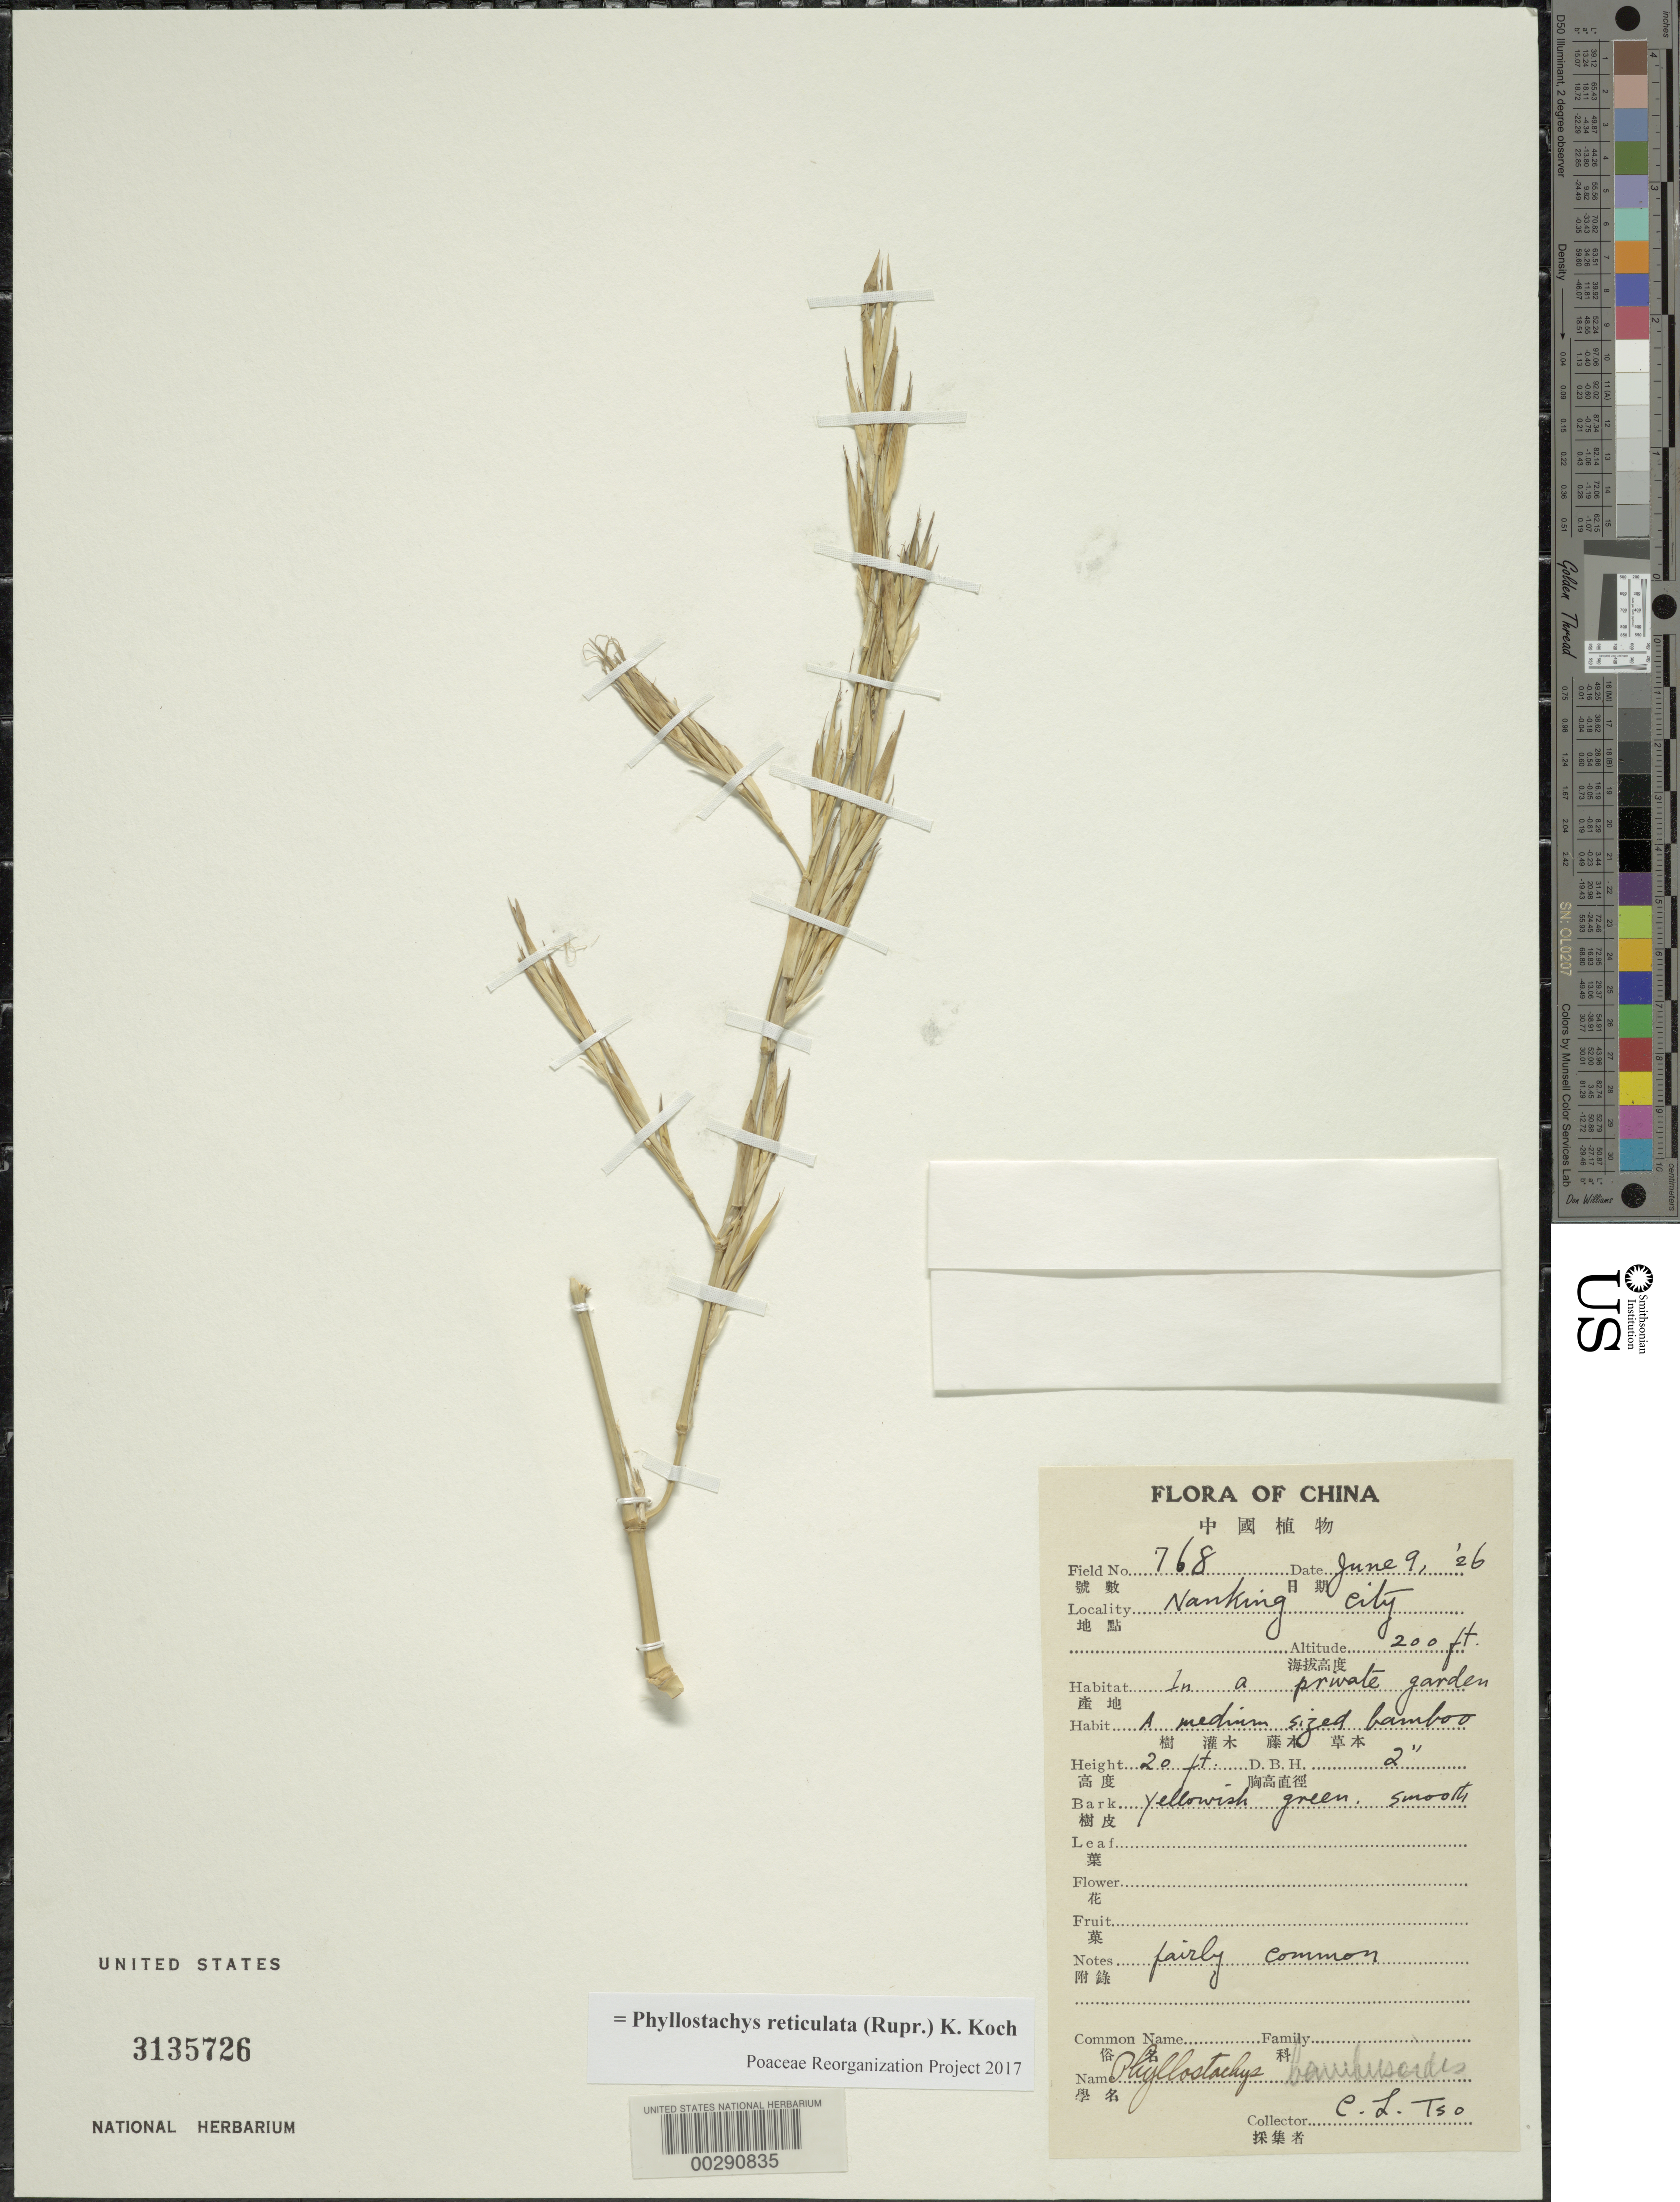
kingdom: Plantae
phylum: Tracheophyta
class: Liliopsida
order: Poales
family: Poaceae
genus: Phyllostachys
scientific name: Phyllostachys reticulata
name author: (Rupr.) K. Koch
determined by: Poaceae Reorganization Project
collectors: C. Tso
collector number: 768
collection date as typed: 09 Jun 1926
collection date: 1926-06-09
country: China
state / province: Jiangsu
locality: Nanking city; in private garden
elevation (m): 61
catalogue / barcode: US 3135726